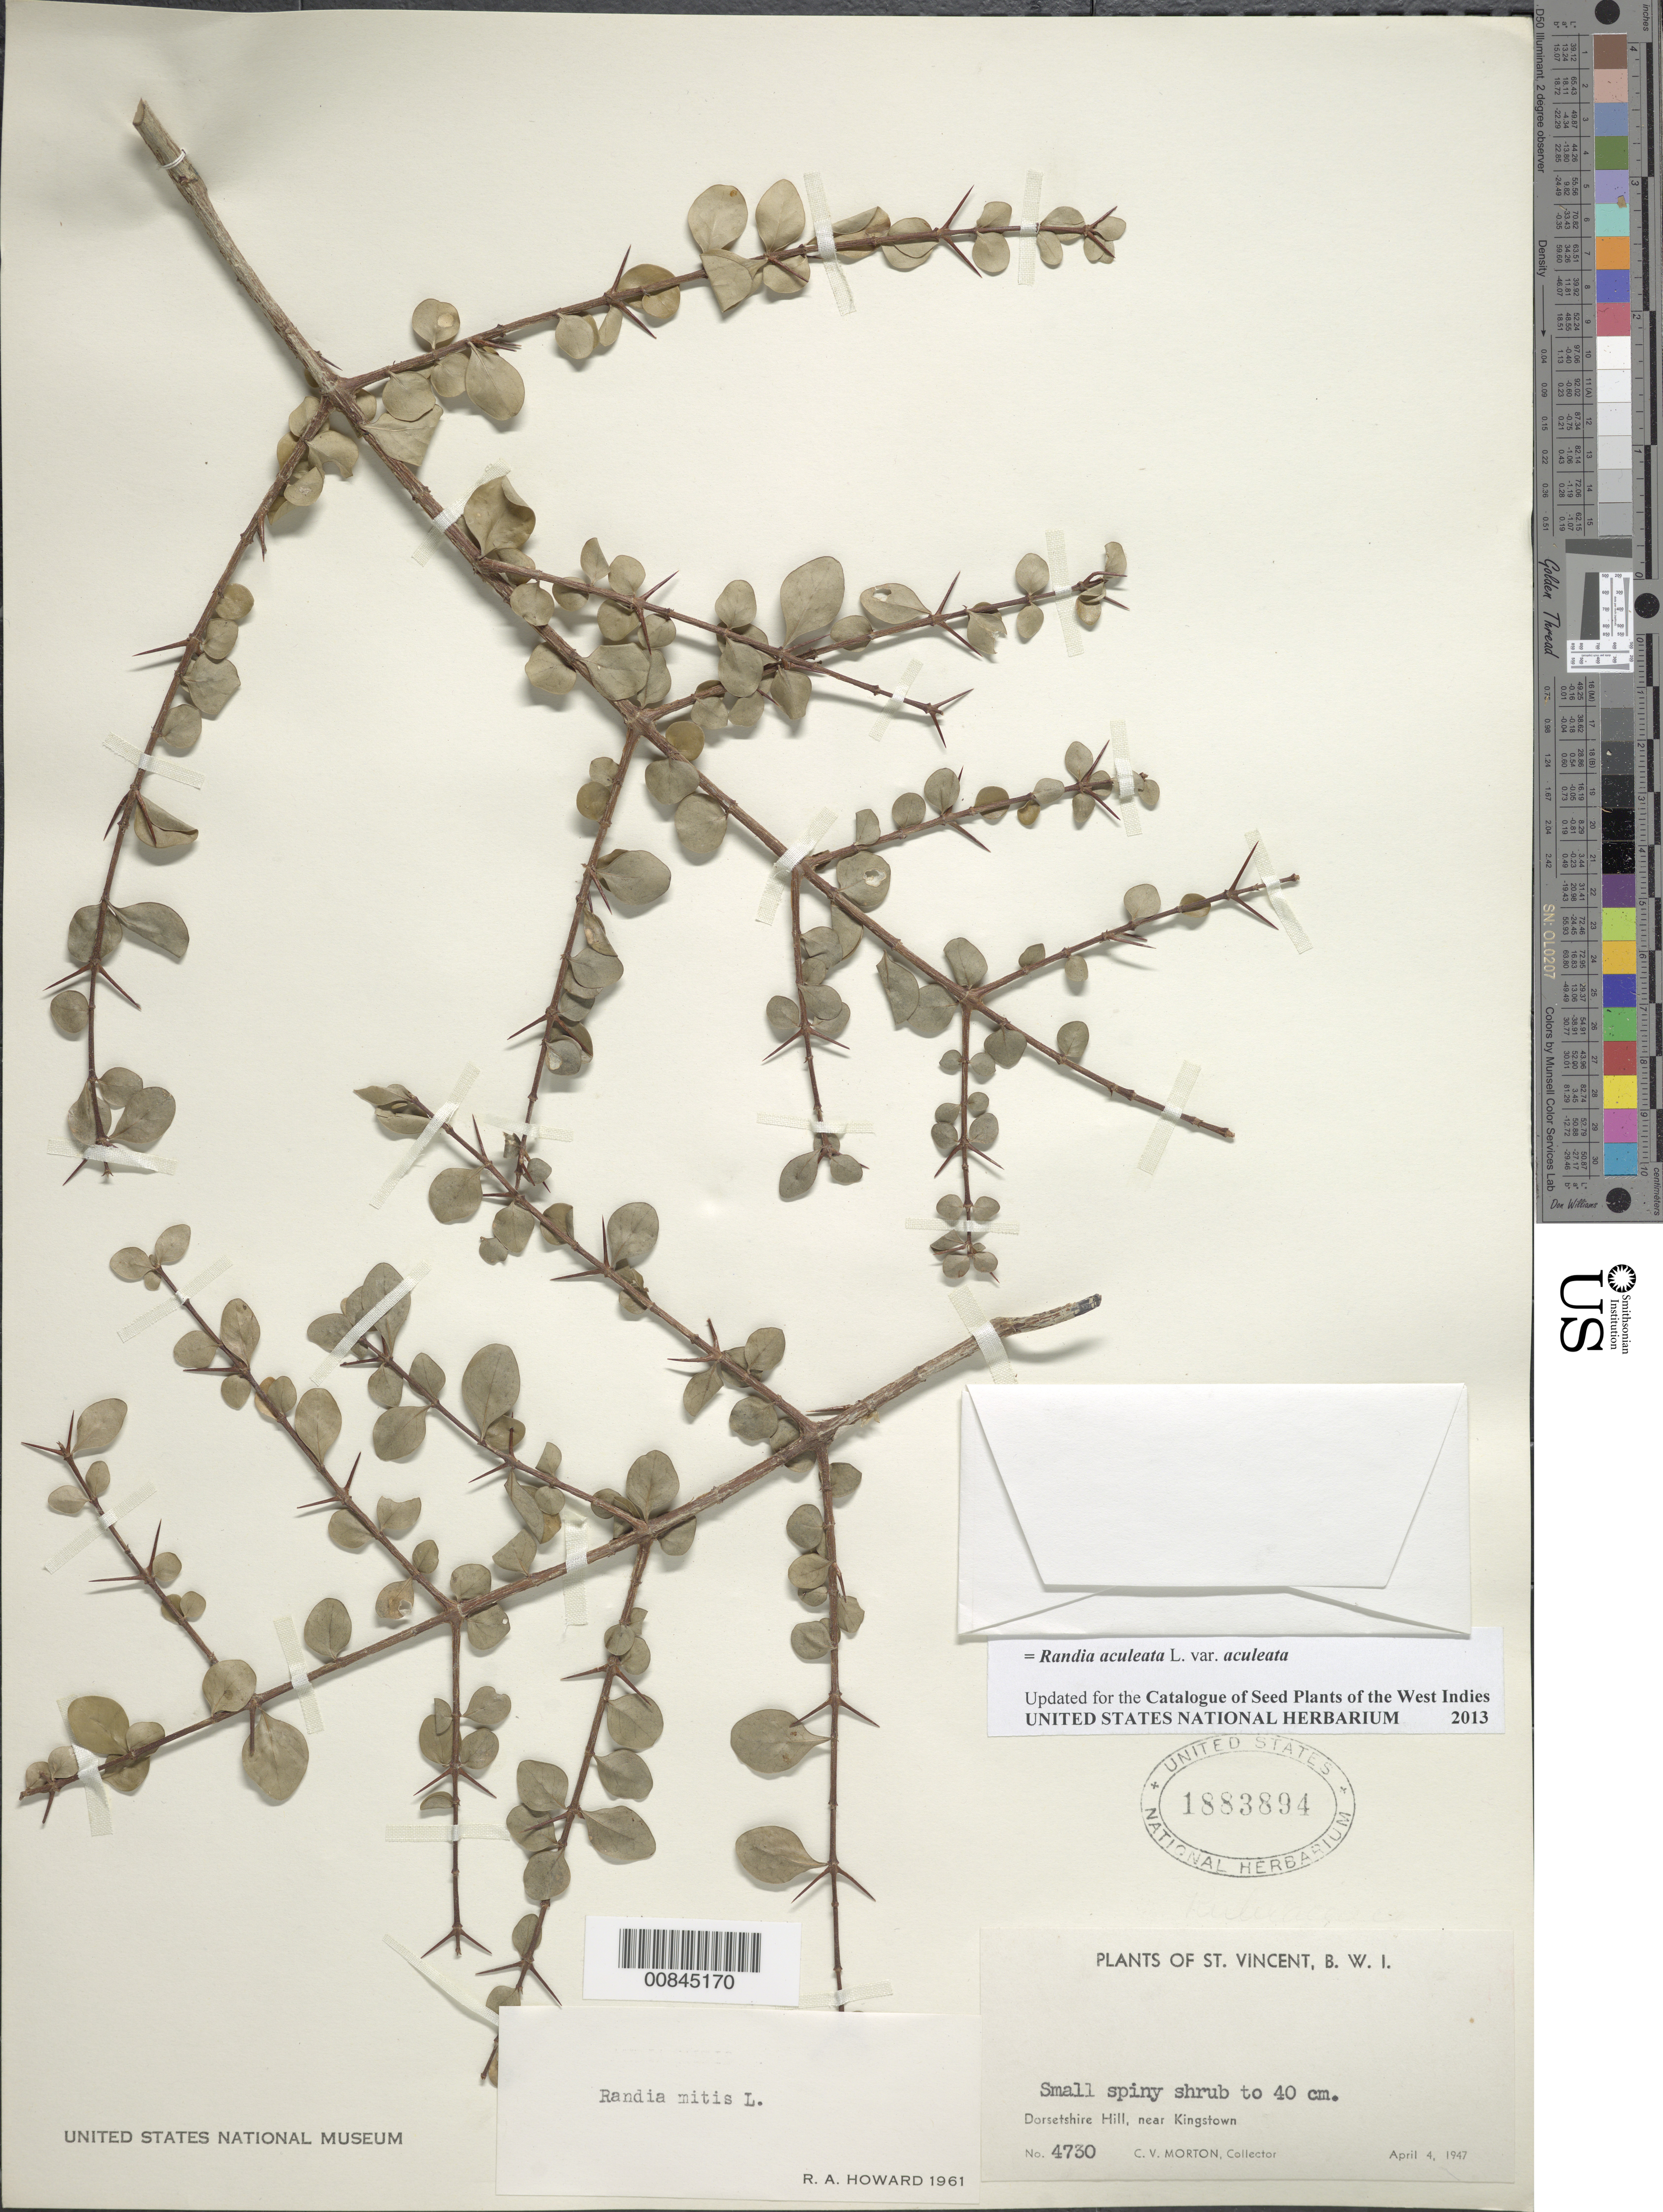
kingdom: Plantae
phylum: Tracheophyta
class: Magnoliopsida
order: Gentianales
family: Rubiaceae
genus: Randia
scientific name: Randia aculeata var. aculeata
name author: L.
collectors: C. V. Morton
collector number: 4730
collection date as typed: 04 Apr 1947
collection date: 1947-04-04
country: St. Vincent - Grenadines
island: St. Vincent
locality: Dorsetshire Hill, near Kingstown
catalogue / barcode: US 1883894